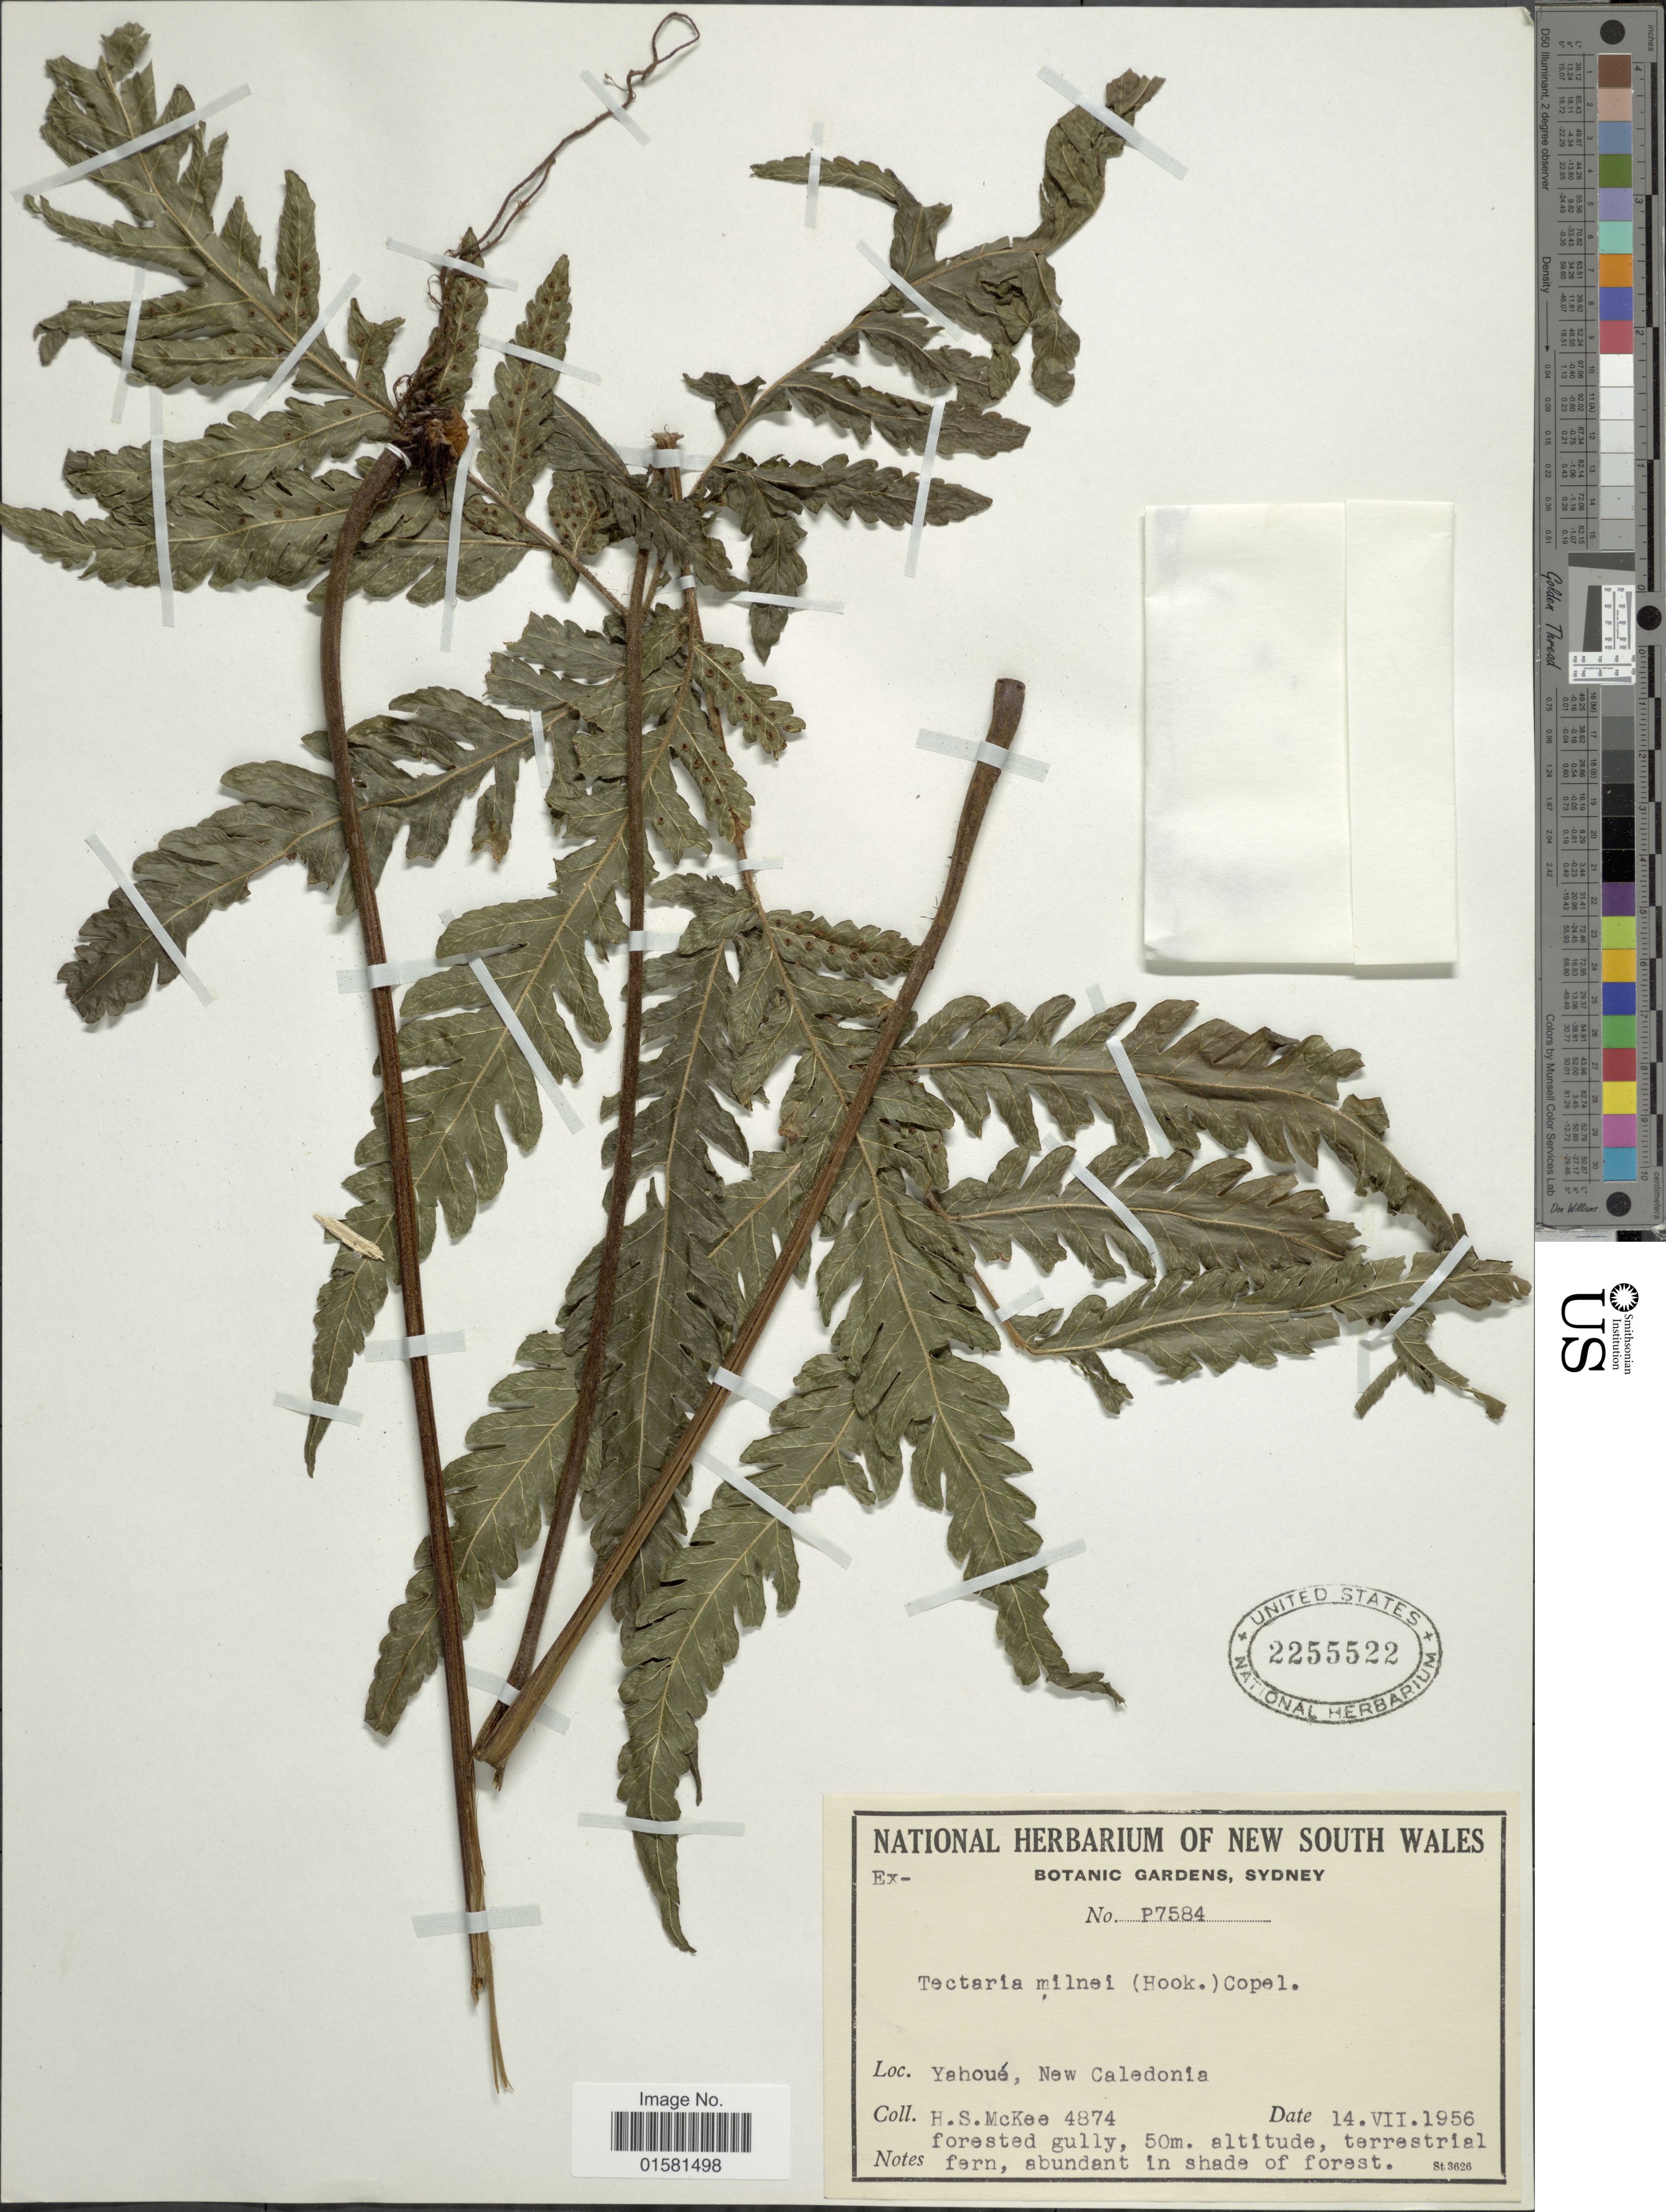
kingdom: Plantae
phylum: Tracheophyta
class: Polypodiopsida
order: Polypodiales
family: Tectariaceae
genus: Tectaria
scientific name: Tectaria pseudosinuata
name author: Brownlie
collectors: H. S. McKee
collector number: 4874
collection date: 1956-07-14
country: New Caledonia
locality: Yahoue, New Caledonia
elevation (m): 50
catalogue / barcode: US 2255522